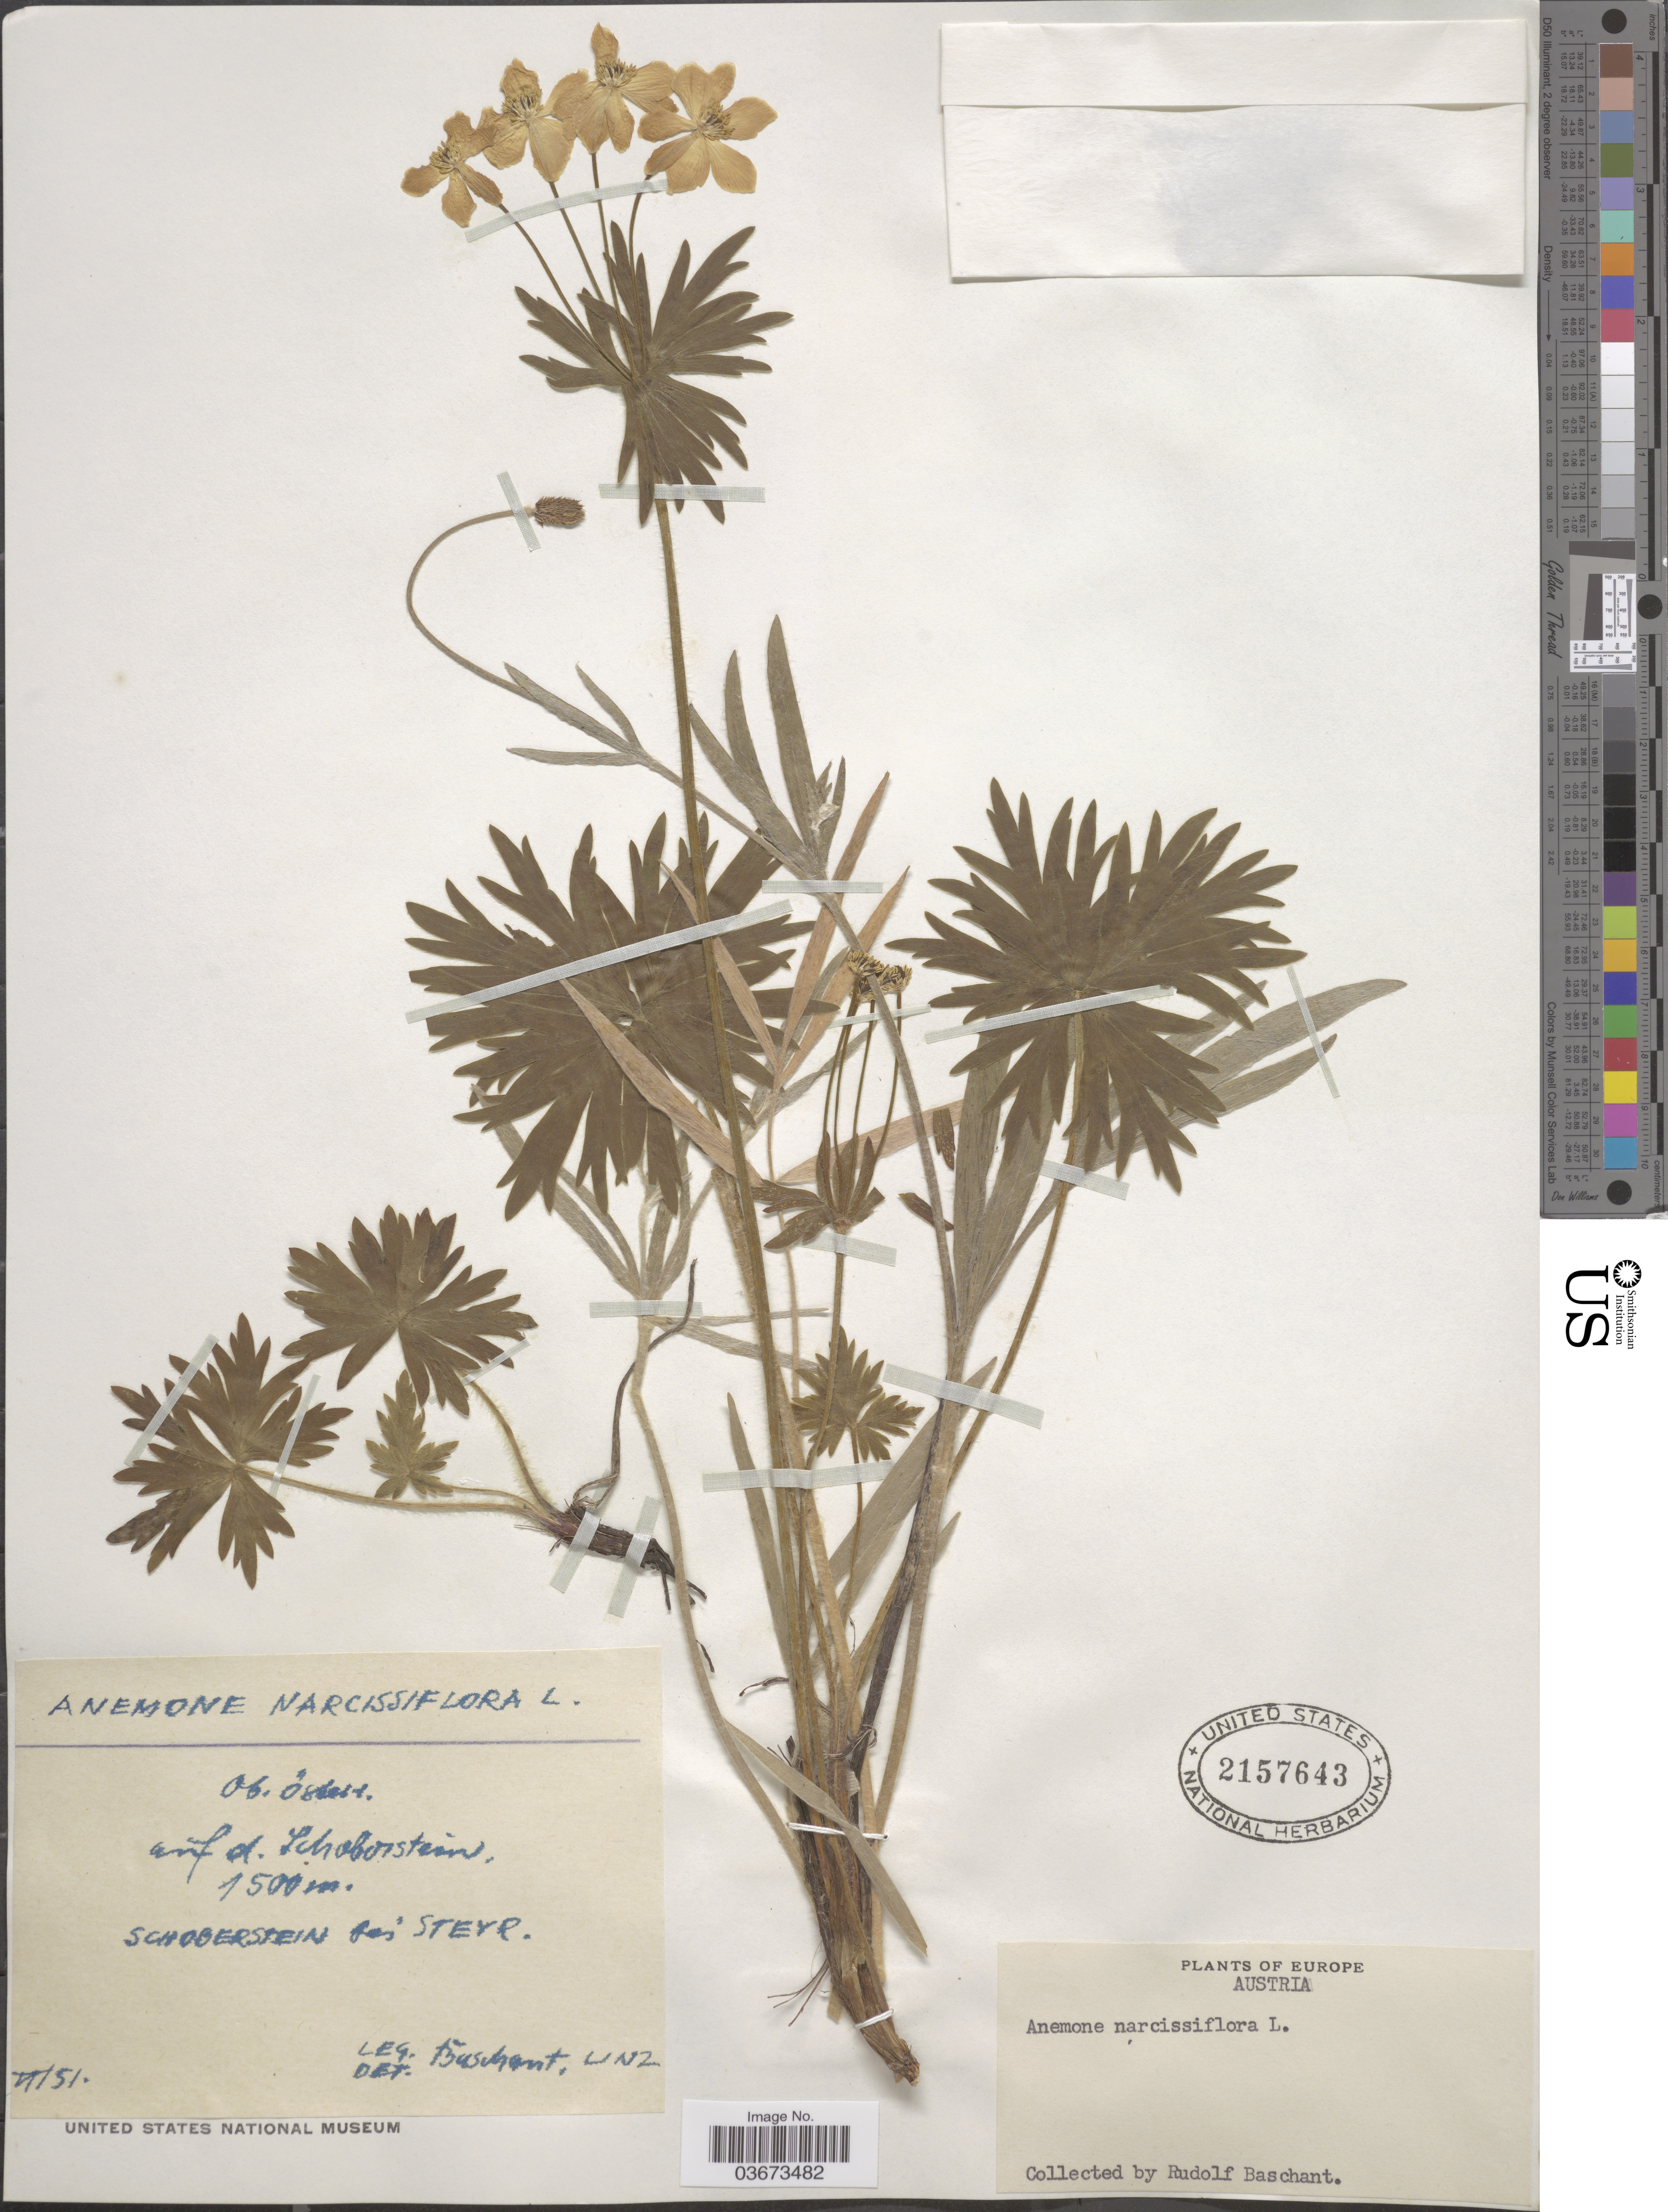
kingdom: Plantae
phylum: Tracheophyta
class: Magnoliopsida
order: Ranunculales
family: Ranunculaceae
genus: Anemone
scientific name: Anemone narcissiflora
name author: L.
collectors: R. Baschant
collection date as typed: Transcribed d/m/y: /6/51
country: Austria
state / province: Oberosterreich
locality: Ob. Österr. auf d. Schoberstein. Schoberstein bei Steyr. [interpreted]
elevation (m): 1500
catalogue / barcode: US 2157643